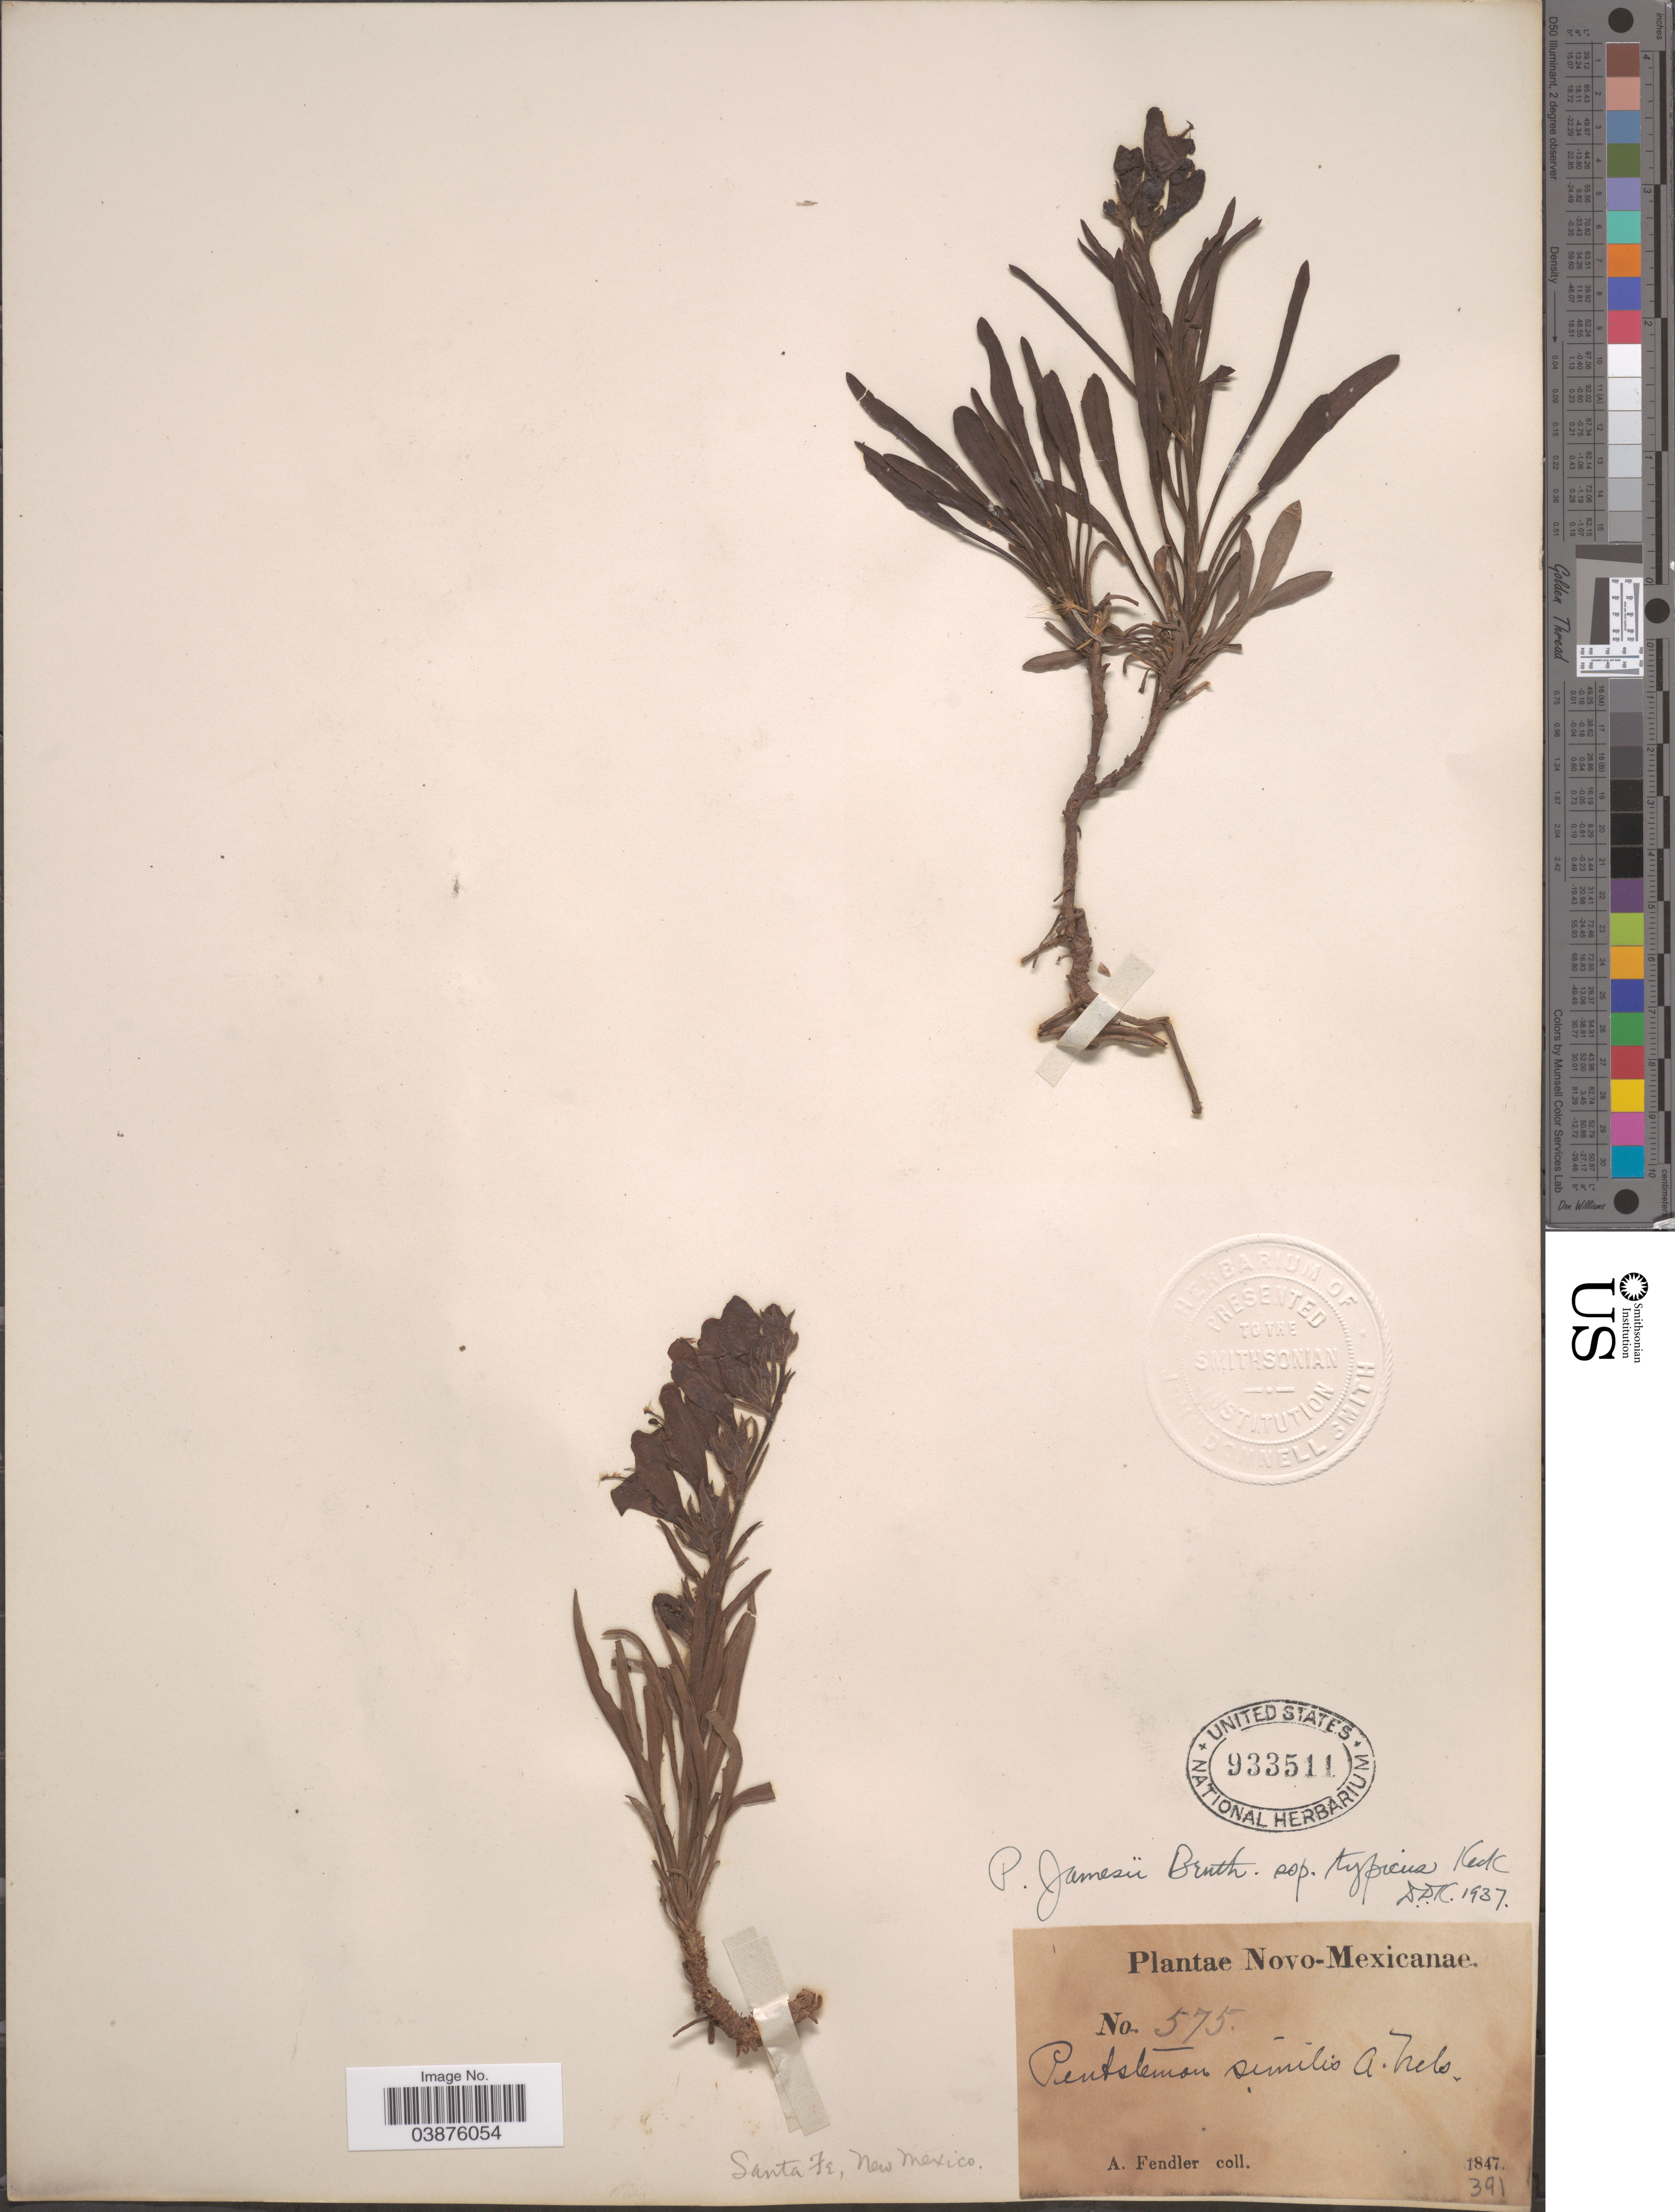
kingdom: Plantae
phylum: Tracheophyta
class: Magnoliopsida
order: Lamiales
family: Plantaginaceae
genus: Penstemon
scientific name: Penstemon jamesii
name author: Benth.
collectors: A. Fendler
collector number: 575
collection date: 1847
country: United States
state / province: New Mexico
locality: Novo-Mexicanae. Santa Fe.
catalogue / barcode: US 933511